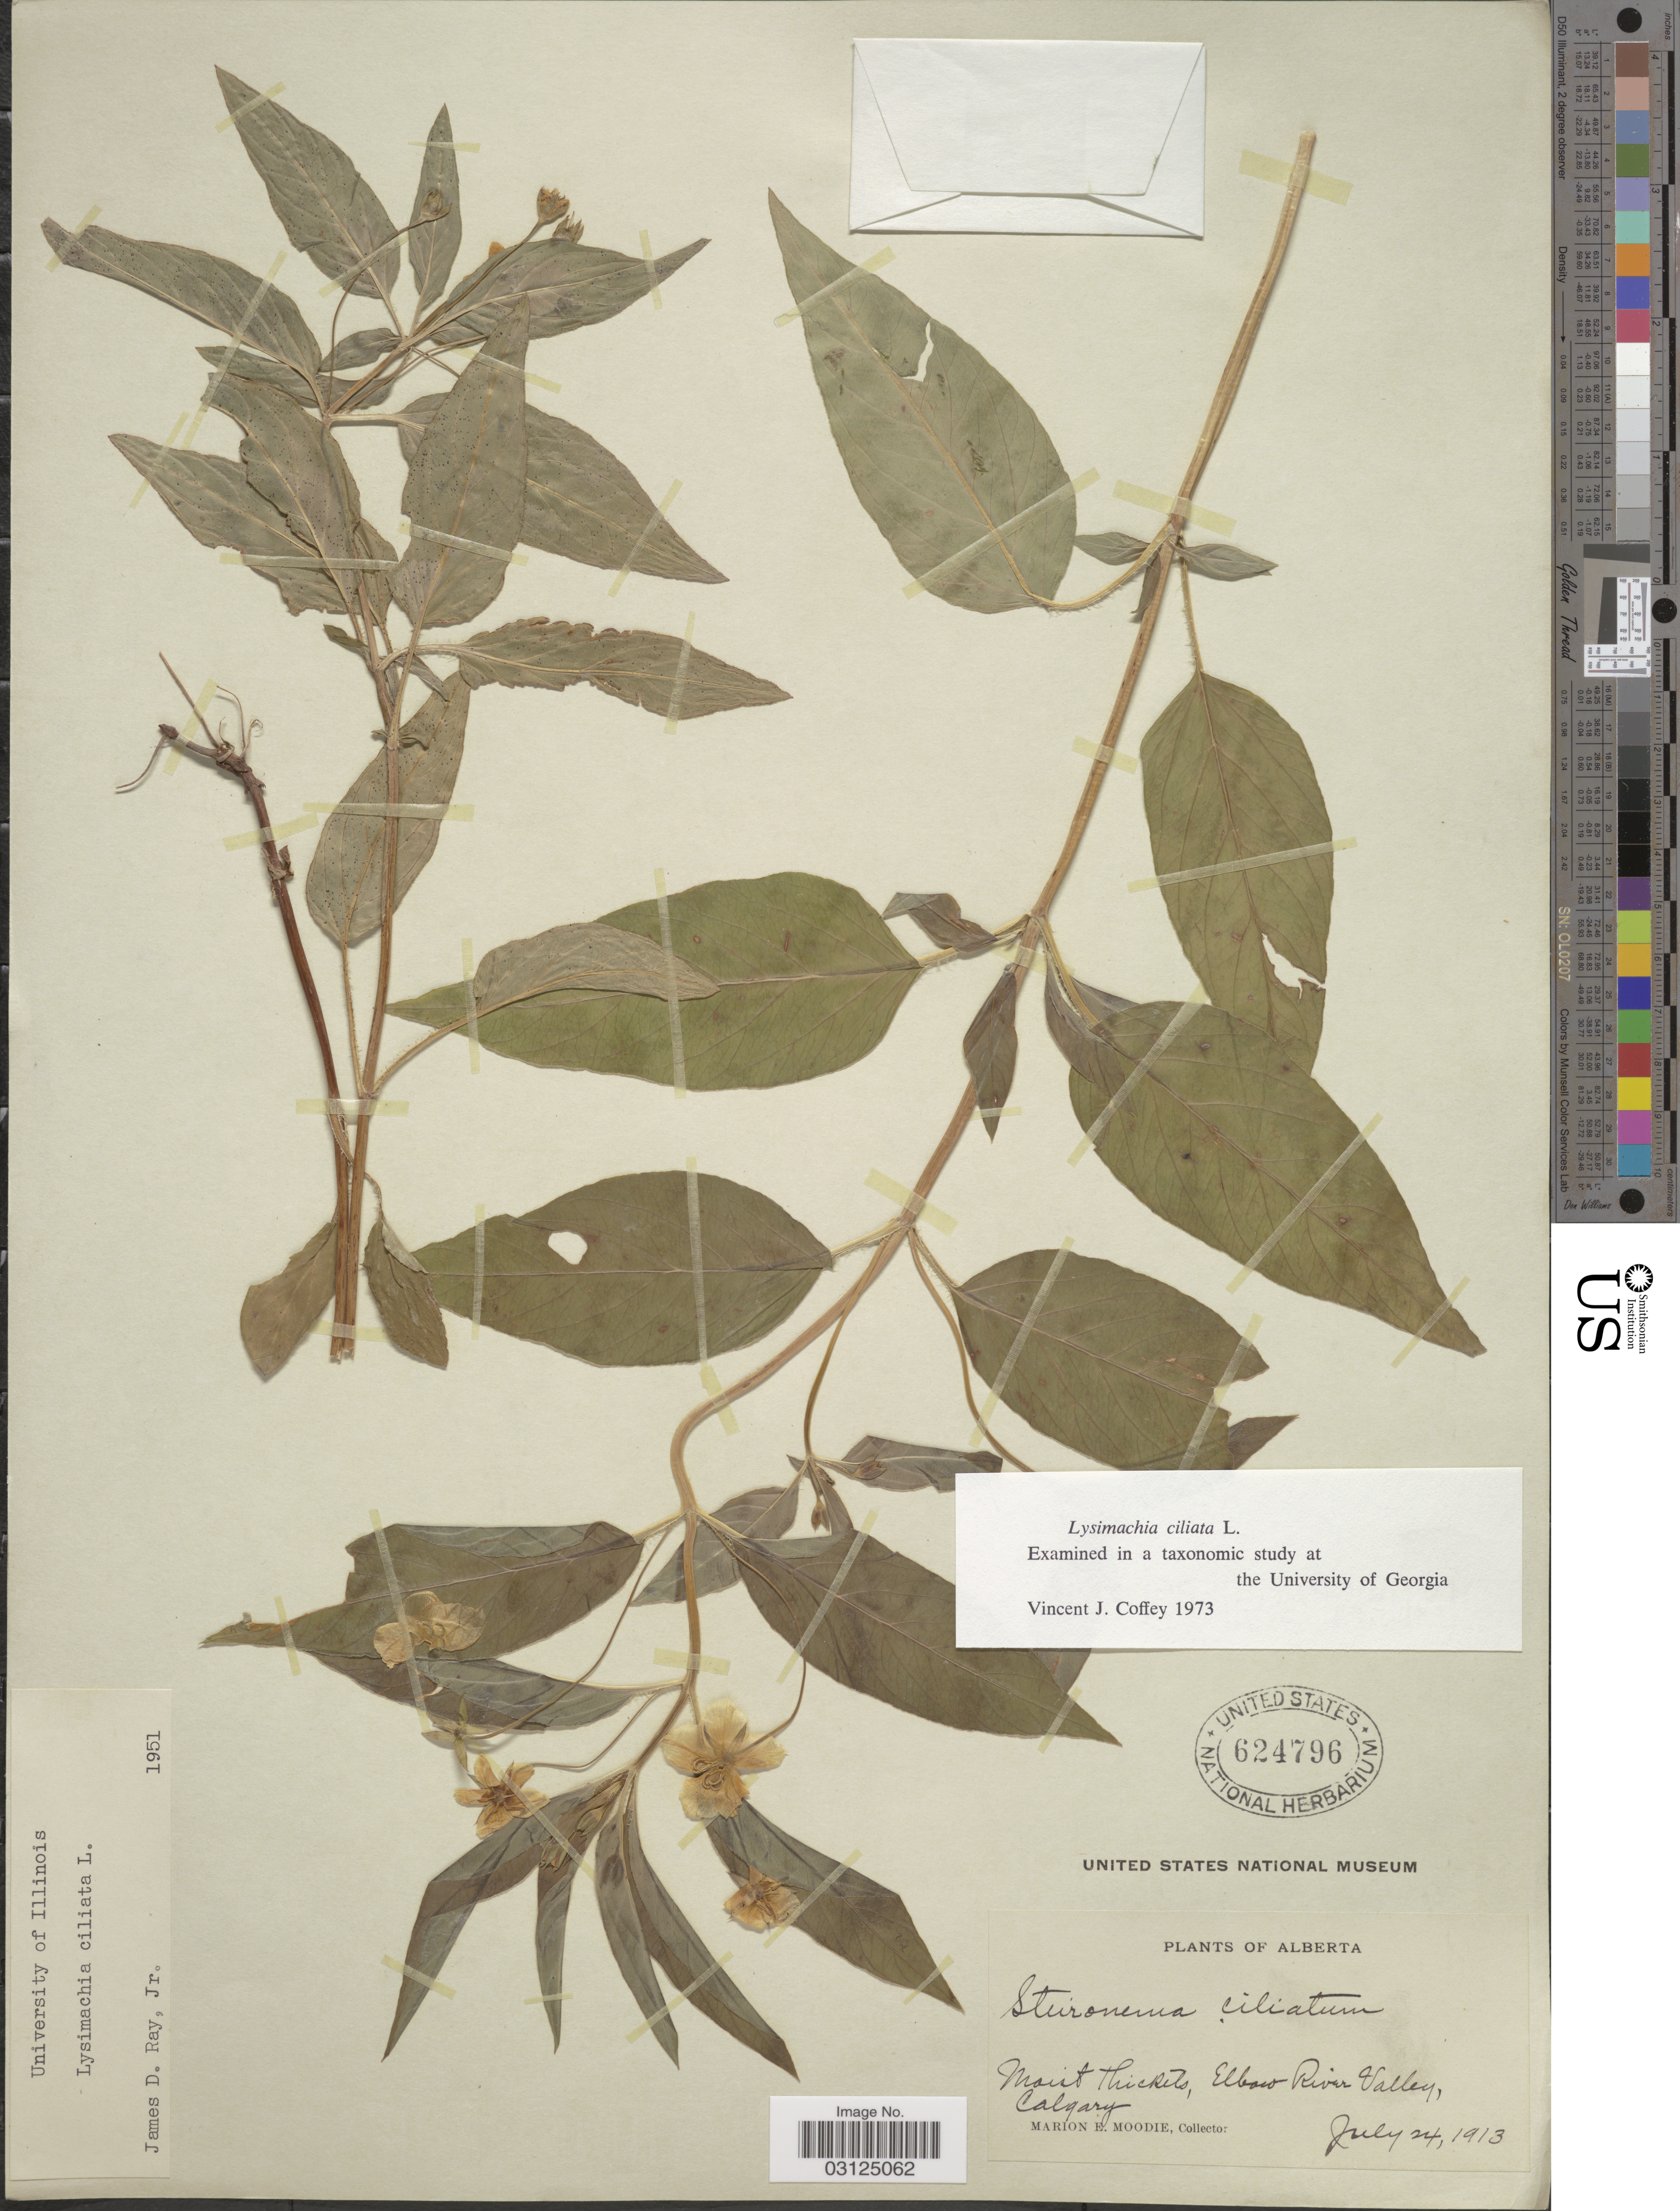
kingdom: Plantae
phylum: Tracheophyta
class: Magnoliopsida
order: Ericales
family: Primulaceae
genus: Lysimachia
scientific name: Lysimachia ciliata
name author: L.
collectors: M. E. Moodie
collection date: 1913-07-24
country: Canada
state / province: Alberta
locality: Moist thickets, Elbow River Valley, Calgary.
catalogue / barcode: US 624796